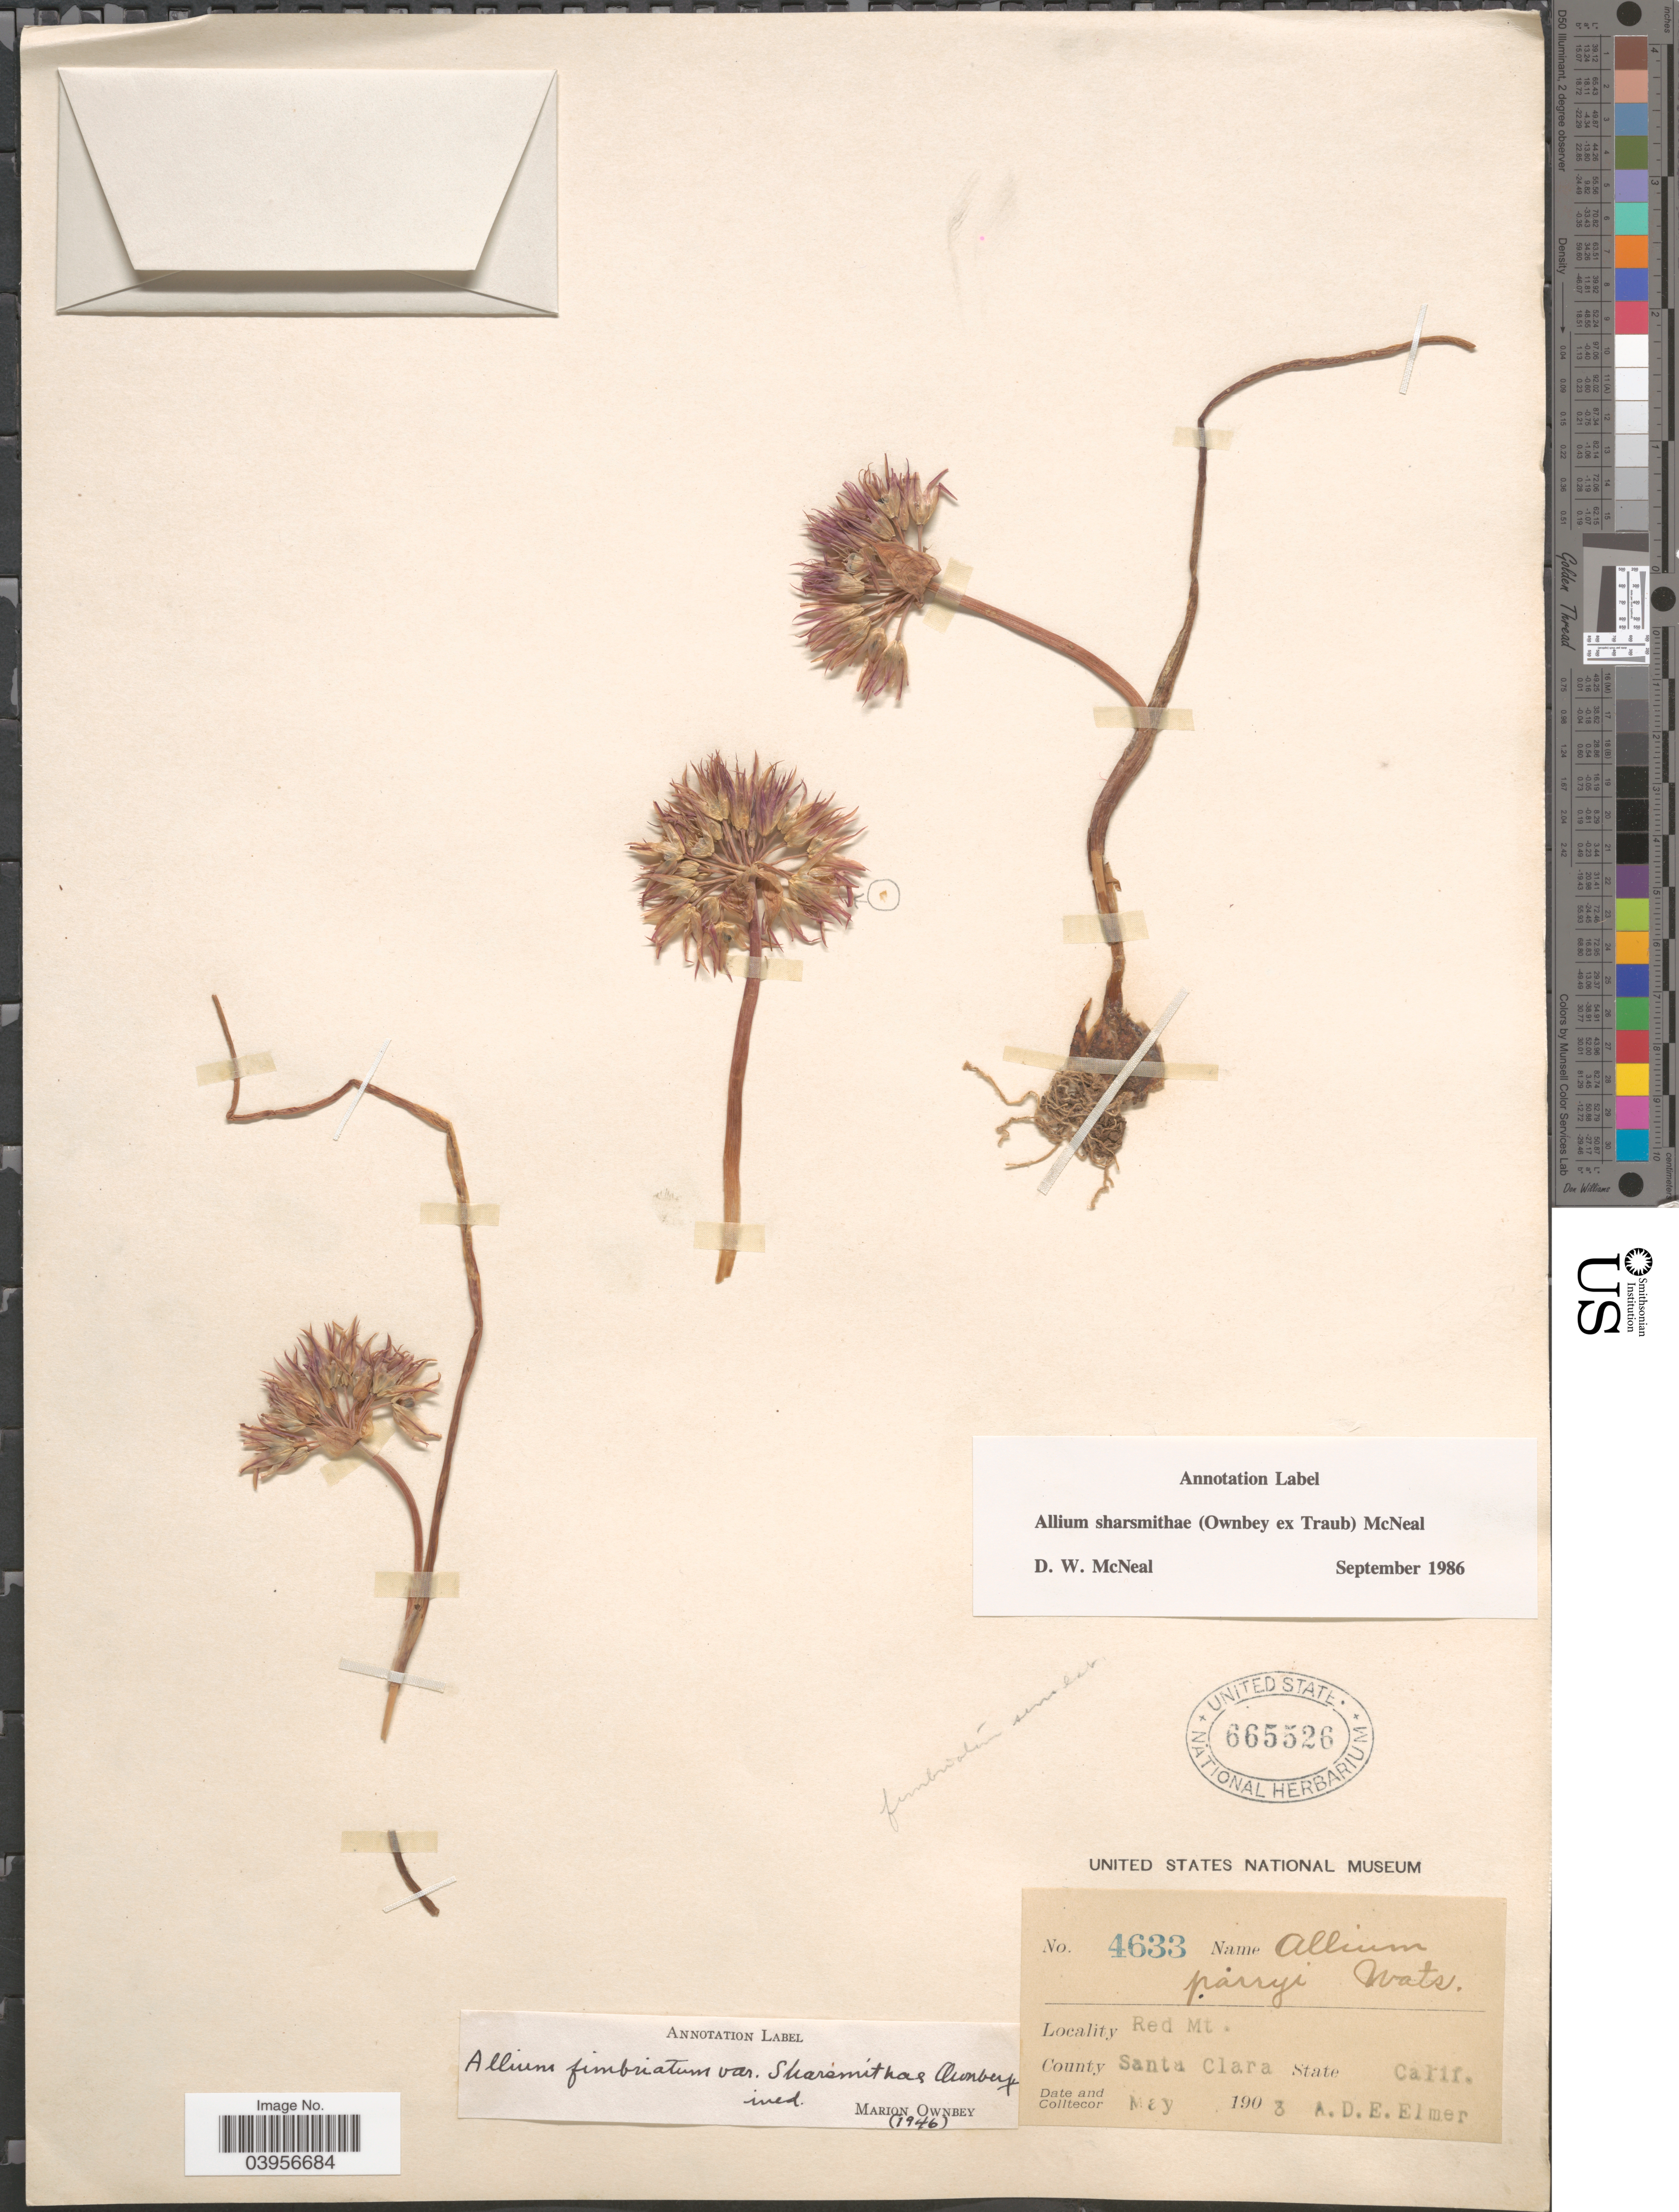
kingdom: Plantae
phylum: Tracheophyta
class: Liliopsida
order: Asparagales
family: Amaryllidaceae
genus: Allium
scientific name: Allium sharsmithiae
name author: (Ownbey & Aase ex Traub) McNeal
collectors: A. D. E. Elmer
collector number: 4633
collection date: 1903-05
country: United States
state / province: California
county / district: Santa Clara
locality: Red Mt. County Santa Clara.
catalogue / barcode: US 665526